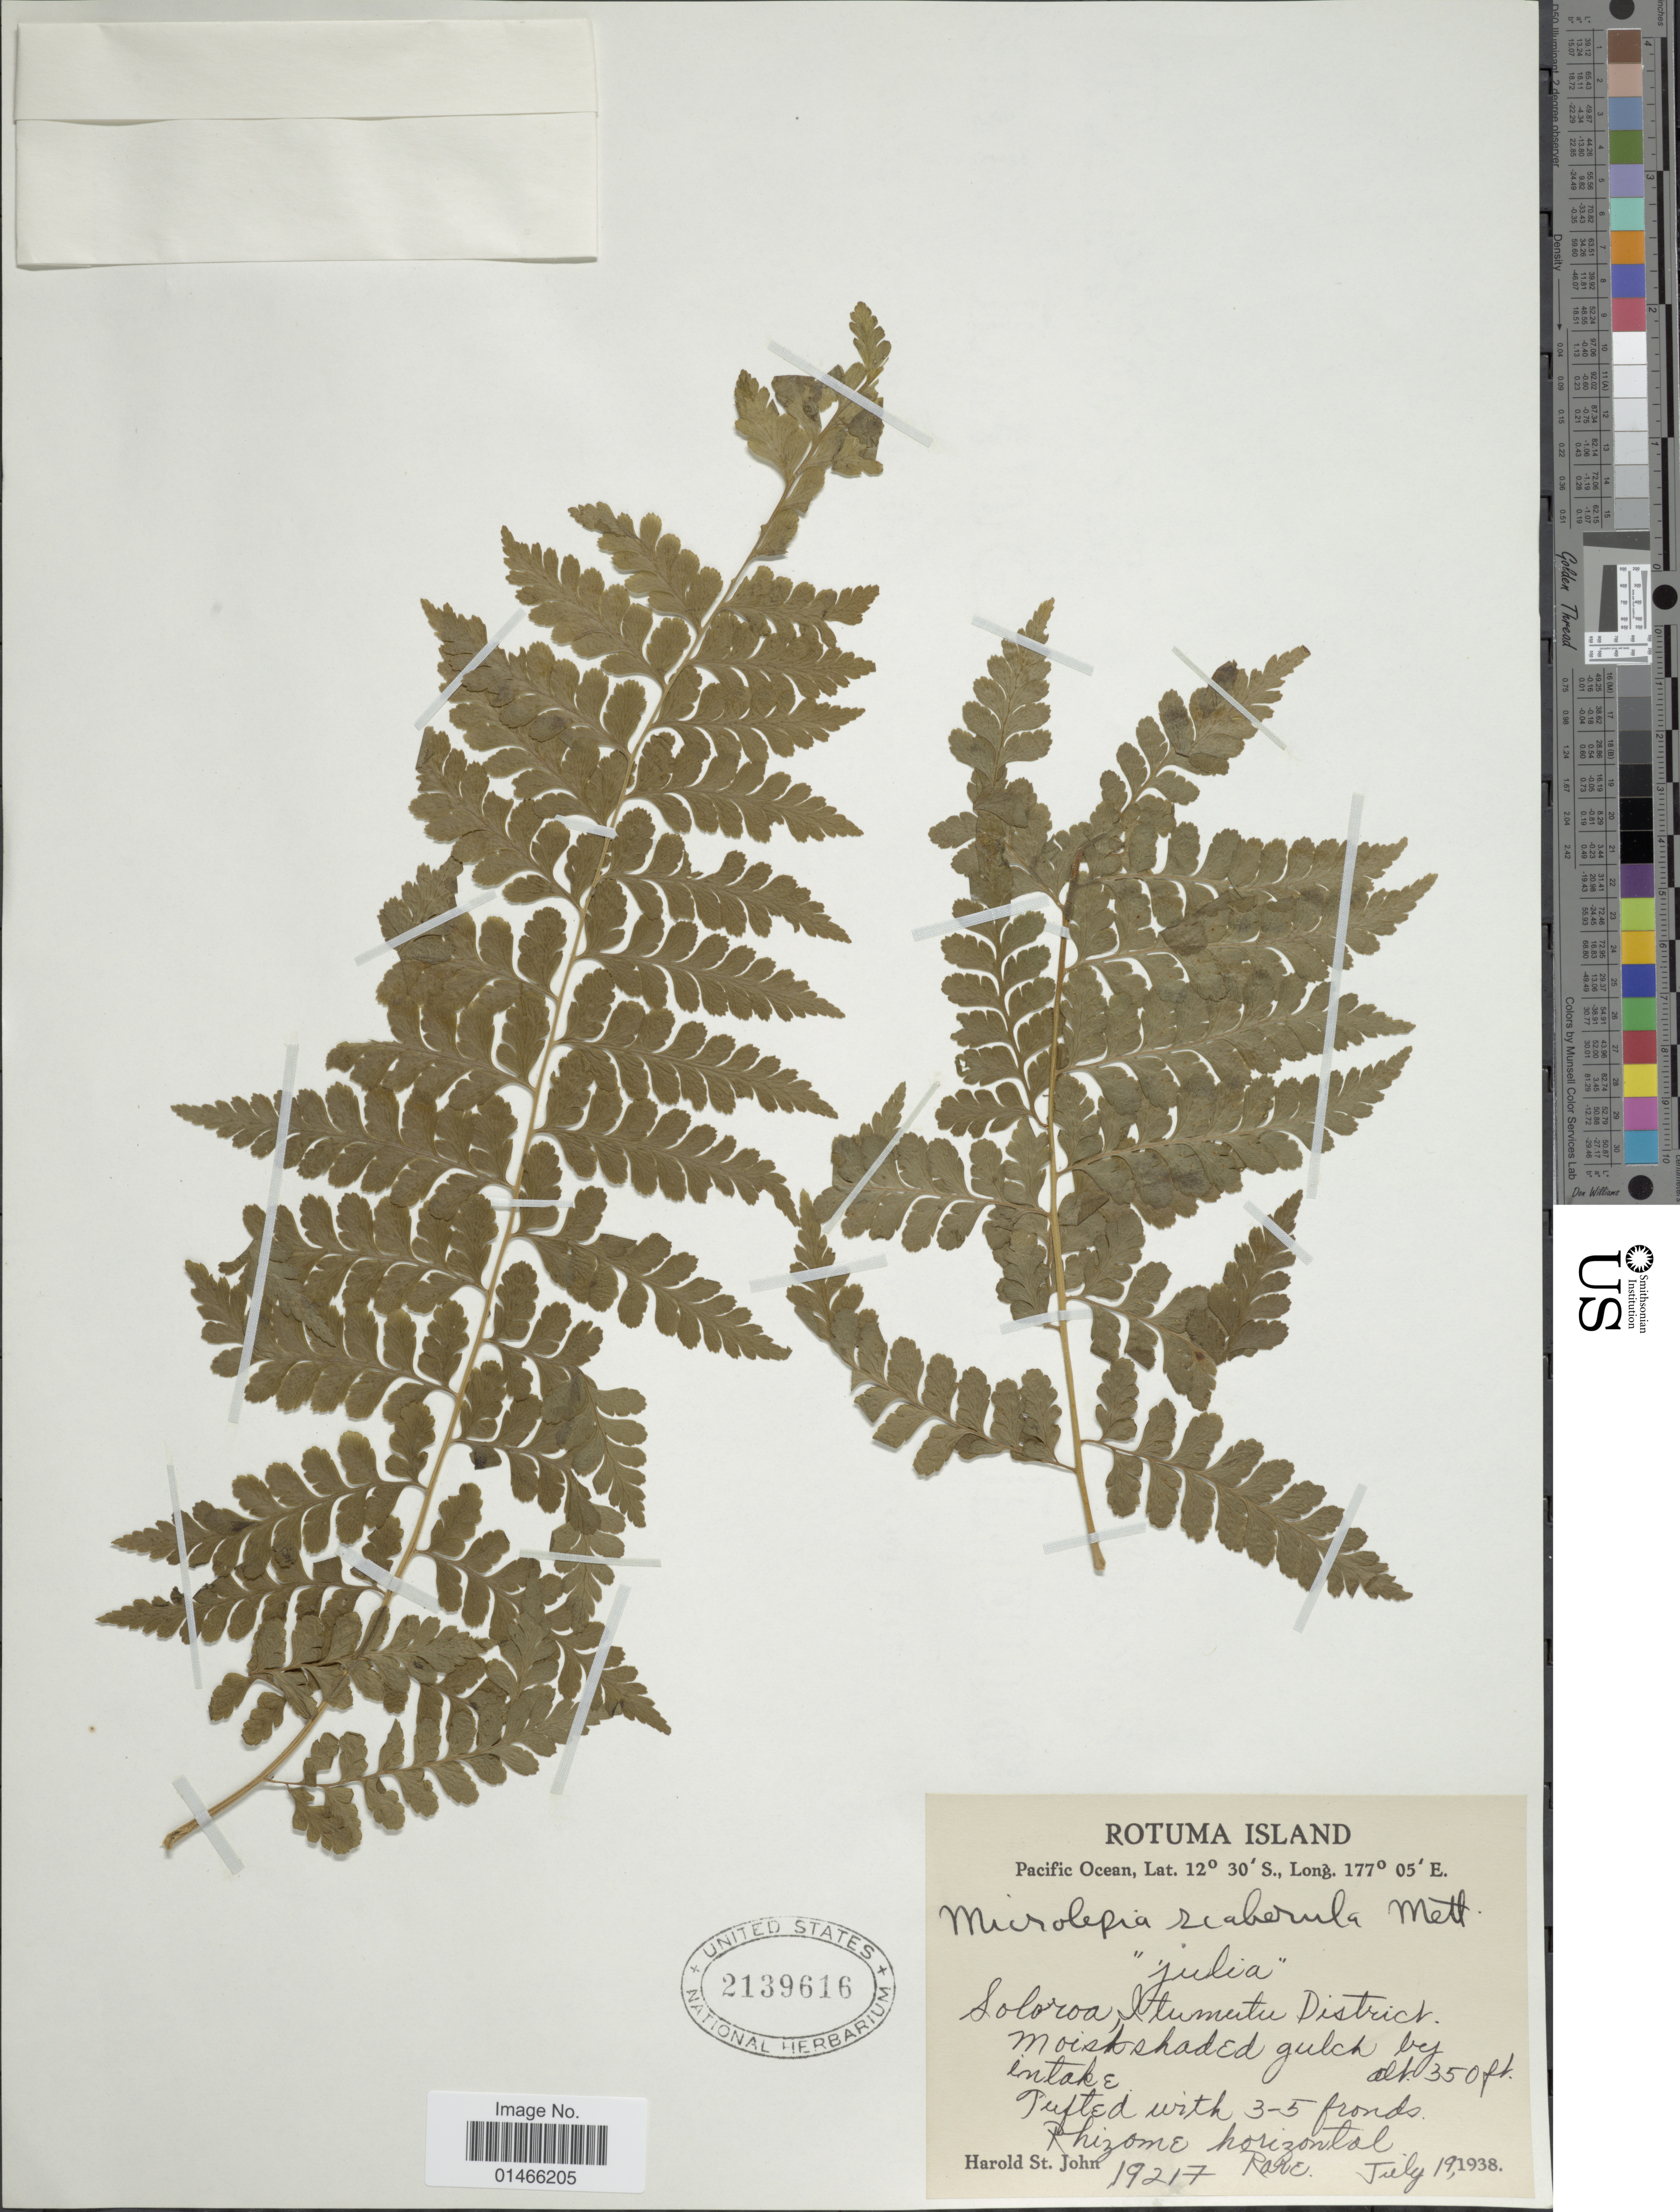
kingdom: Plantae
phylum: Tracheophyta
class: Polypodiopsida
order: Polypodiales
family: Dennstaedtiaceae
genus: Microlepia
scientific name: Microlepia scaberula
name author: Mett. ex Kuhn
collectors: H. St. John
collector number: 19217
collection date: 1938-07-19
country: Fiji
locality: Rotuma Island. Pacific Ocean. Soloroa, Itumutu District.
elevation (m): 107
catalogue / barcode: US 2139616